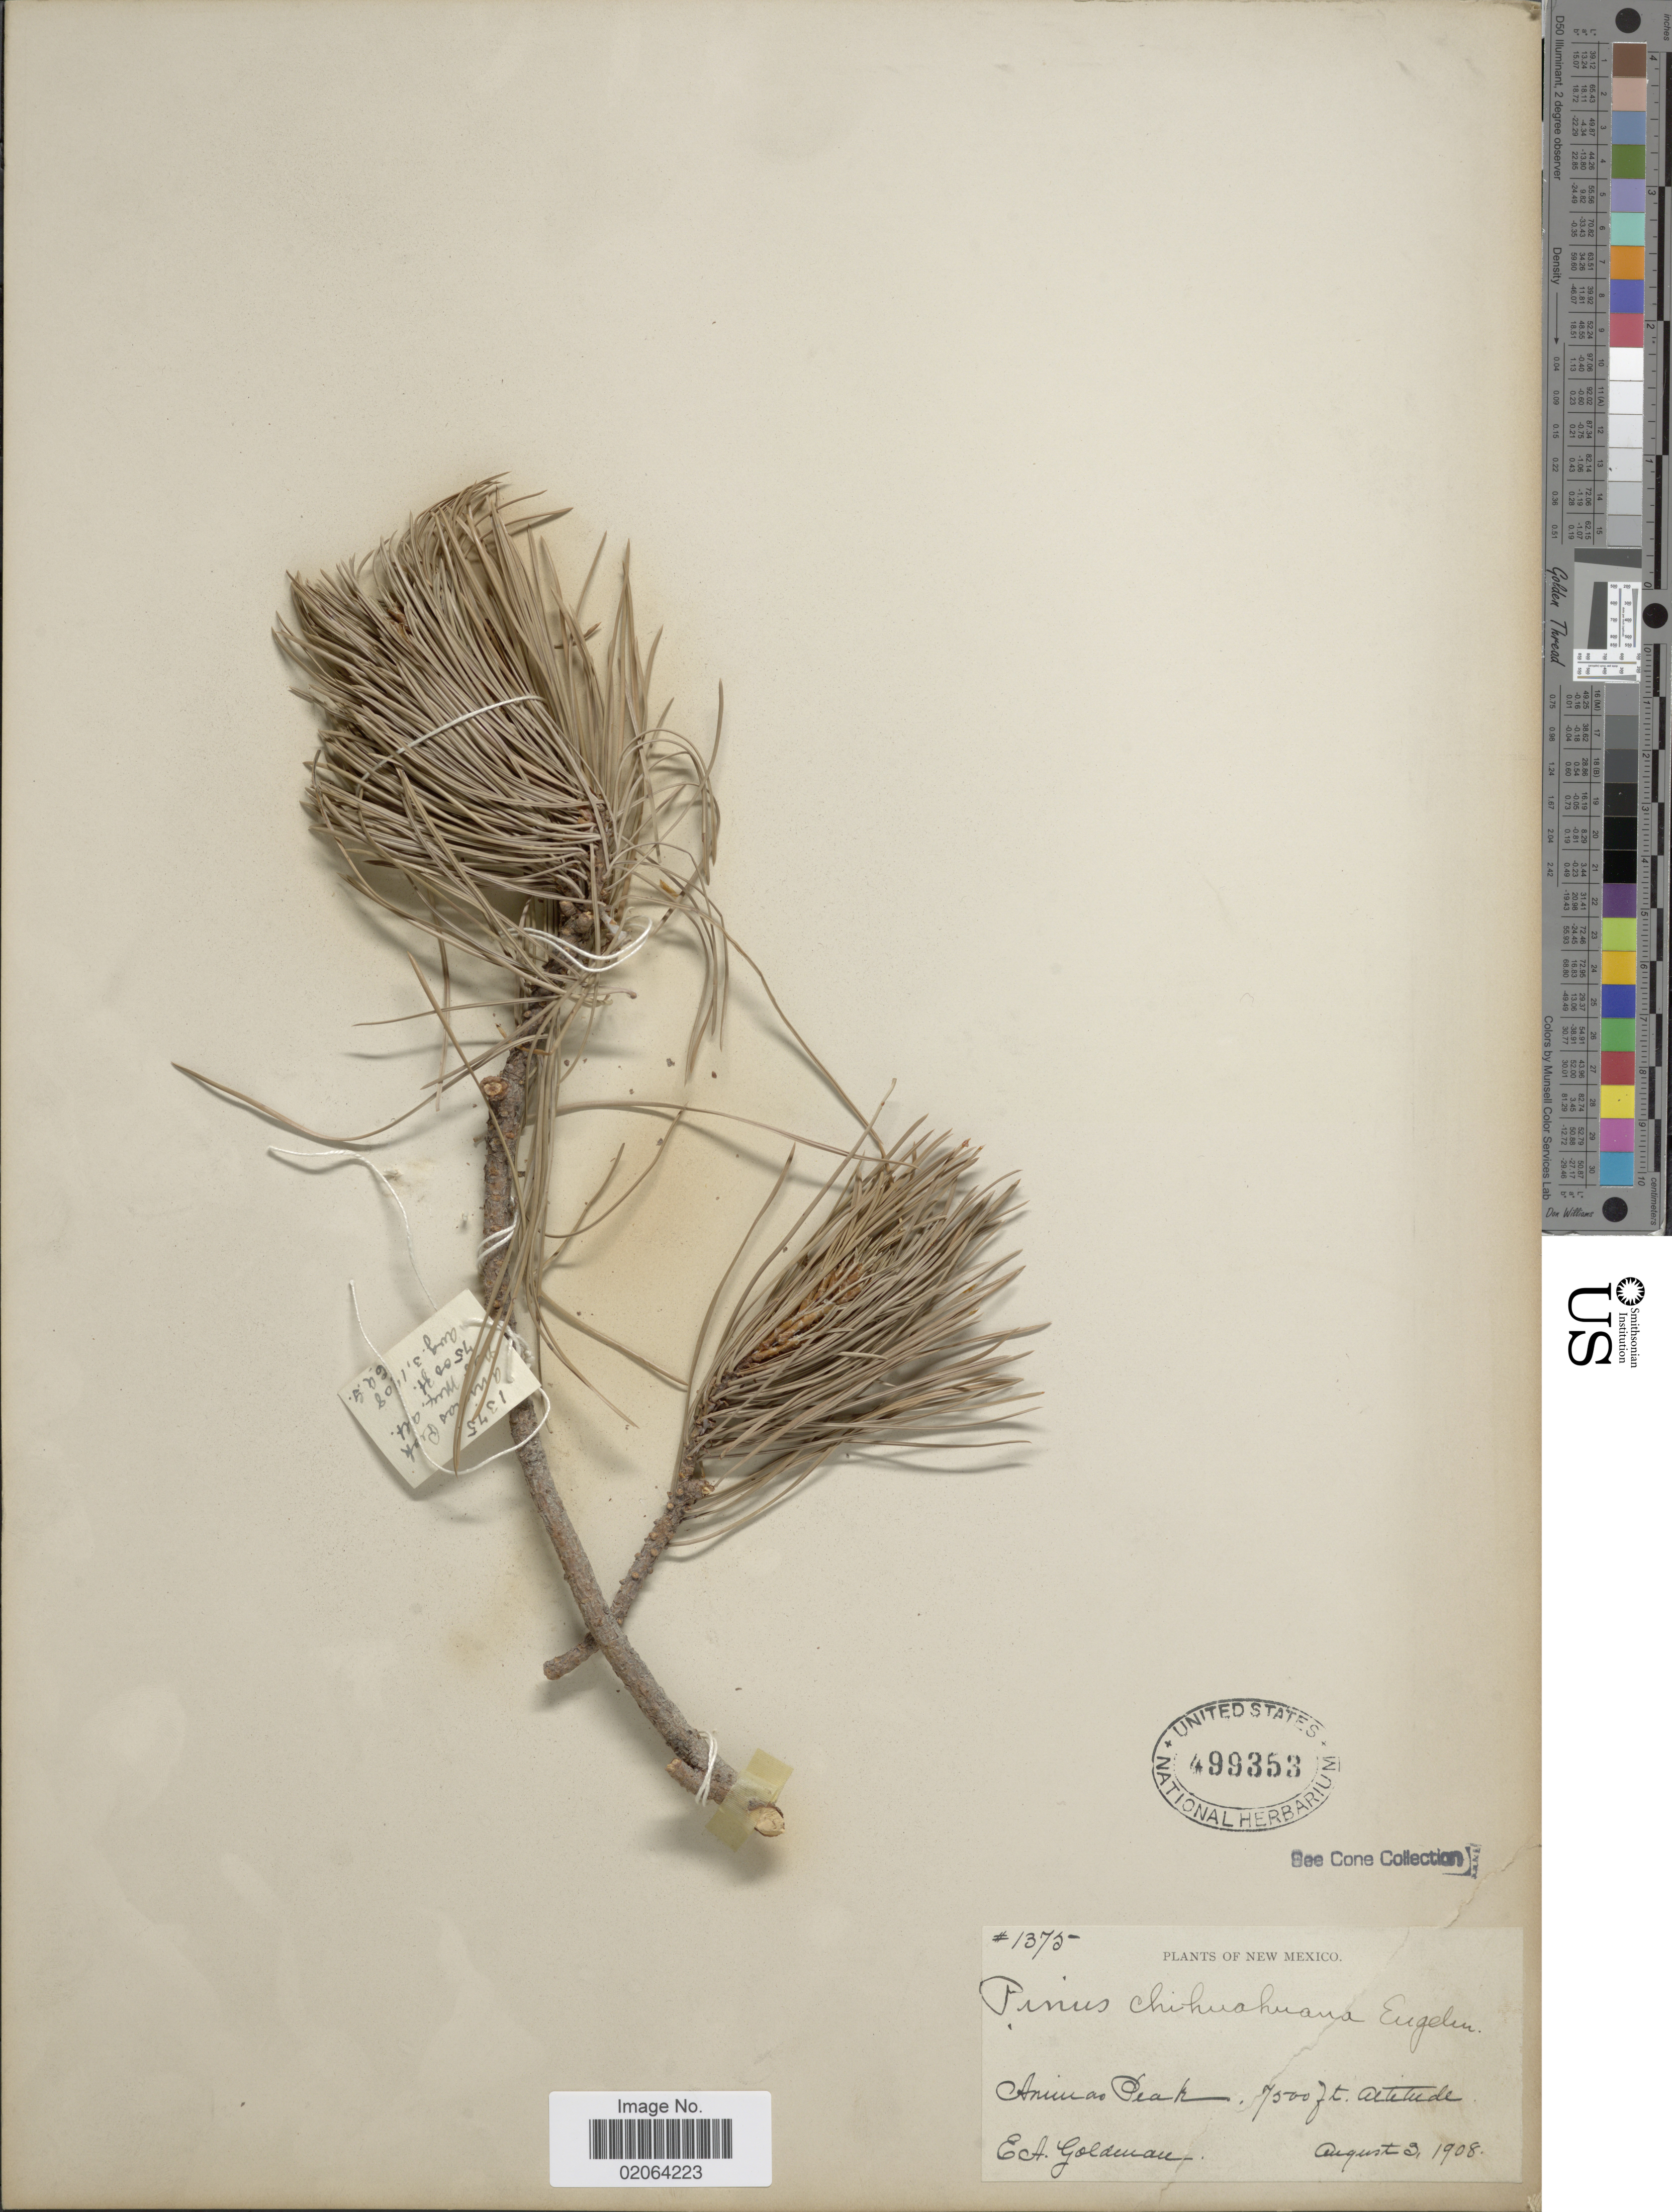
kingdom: Plantae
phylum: Tracheophyta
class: Pinopsida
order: Pinales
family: Pinaceae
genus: Pinus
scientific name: Pinus leiophylla var. chihuahuana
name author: (Engelm.) Shaw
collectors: E. A. Goldman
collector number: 1375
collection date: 1908-08-03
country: United States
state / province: New Mexico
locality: New Mexico, Animas Peak.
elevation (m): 2286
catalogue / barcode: US 499353